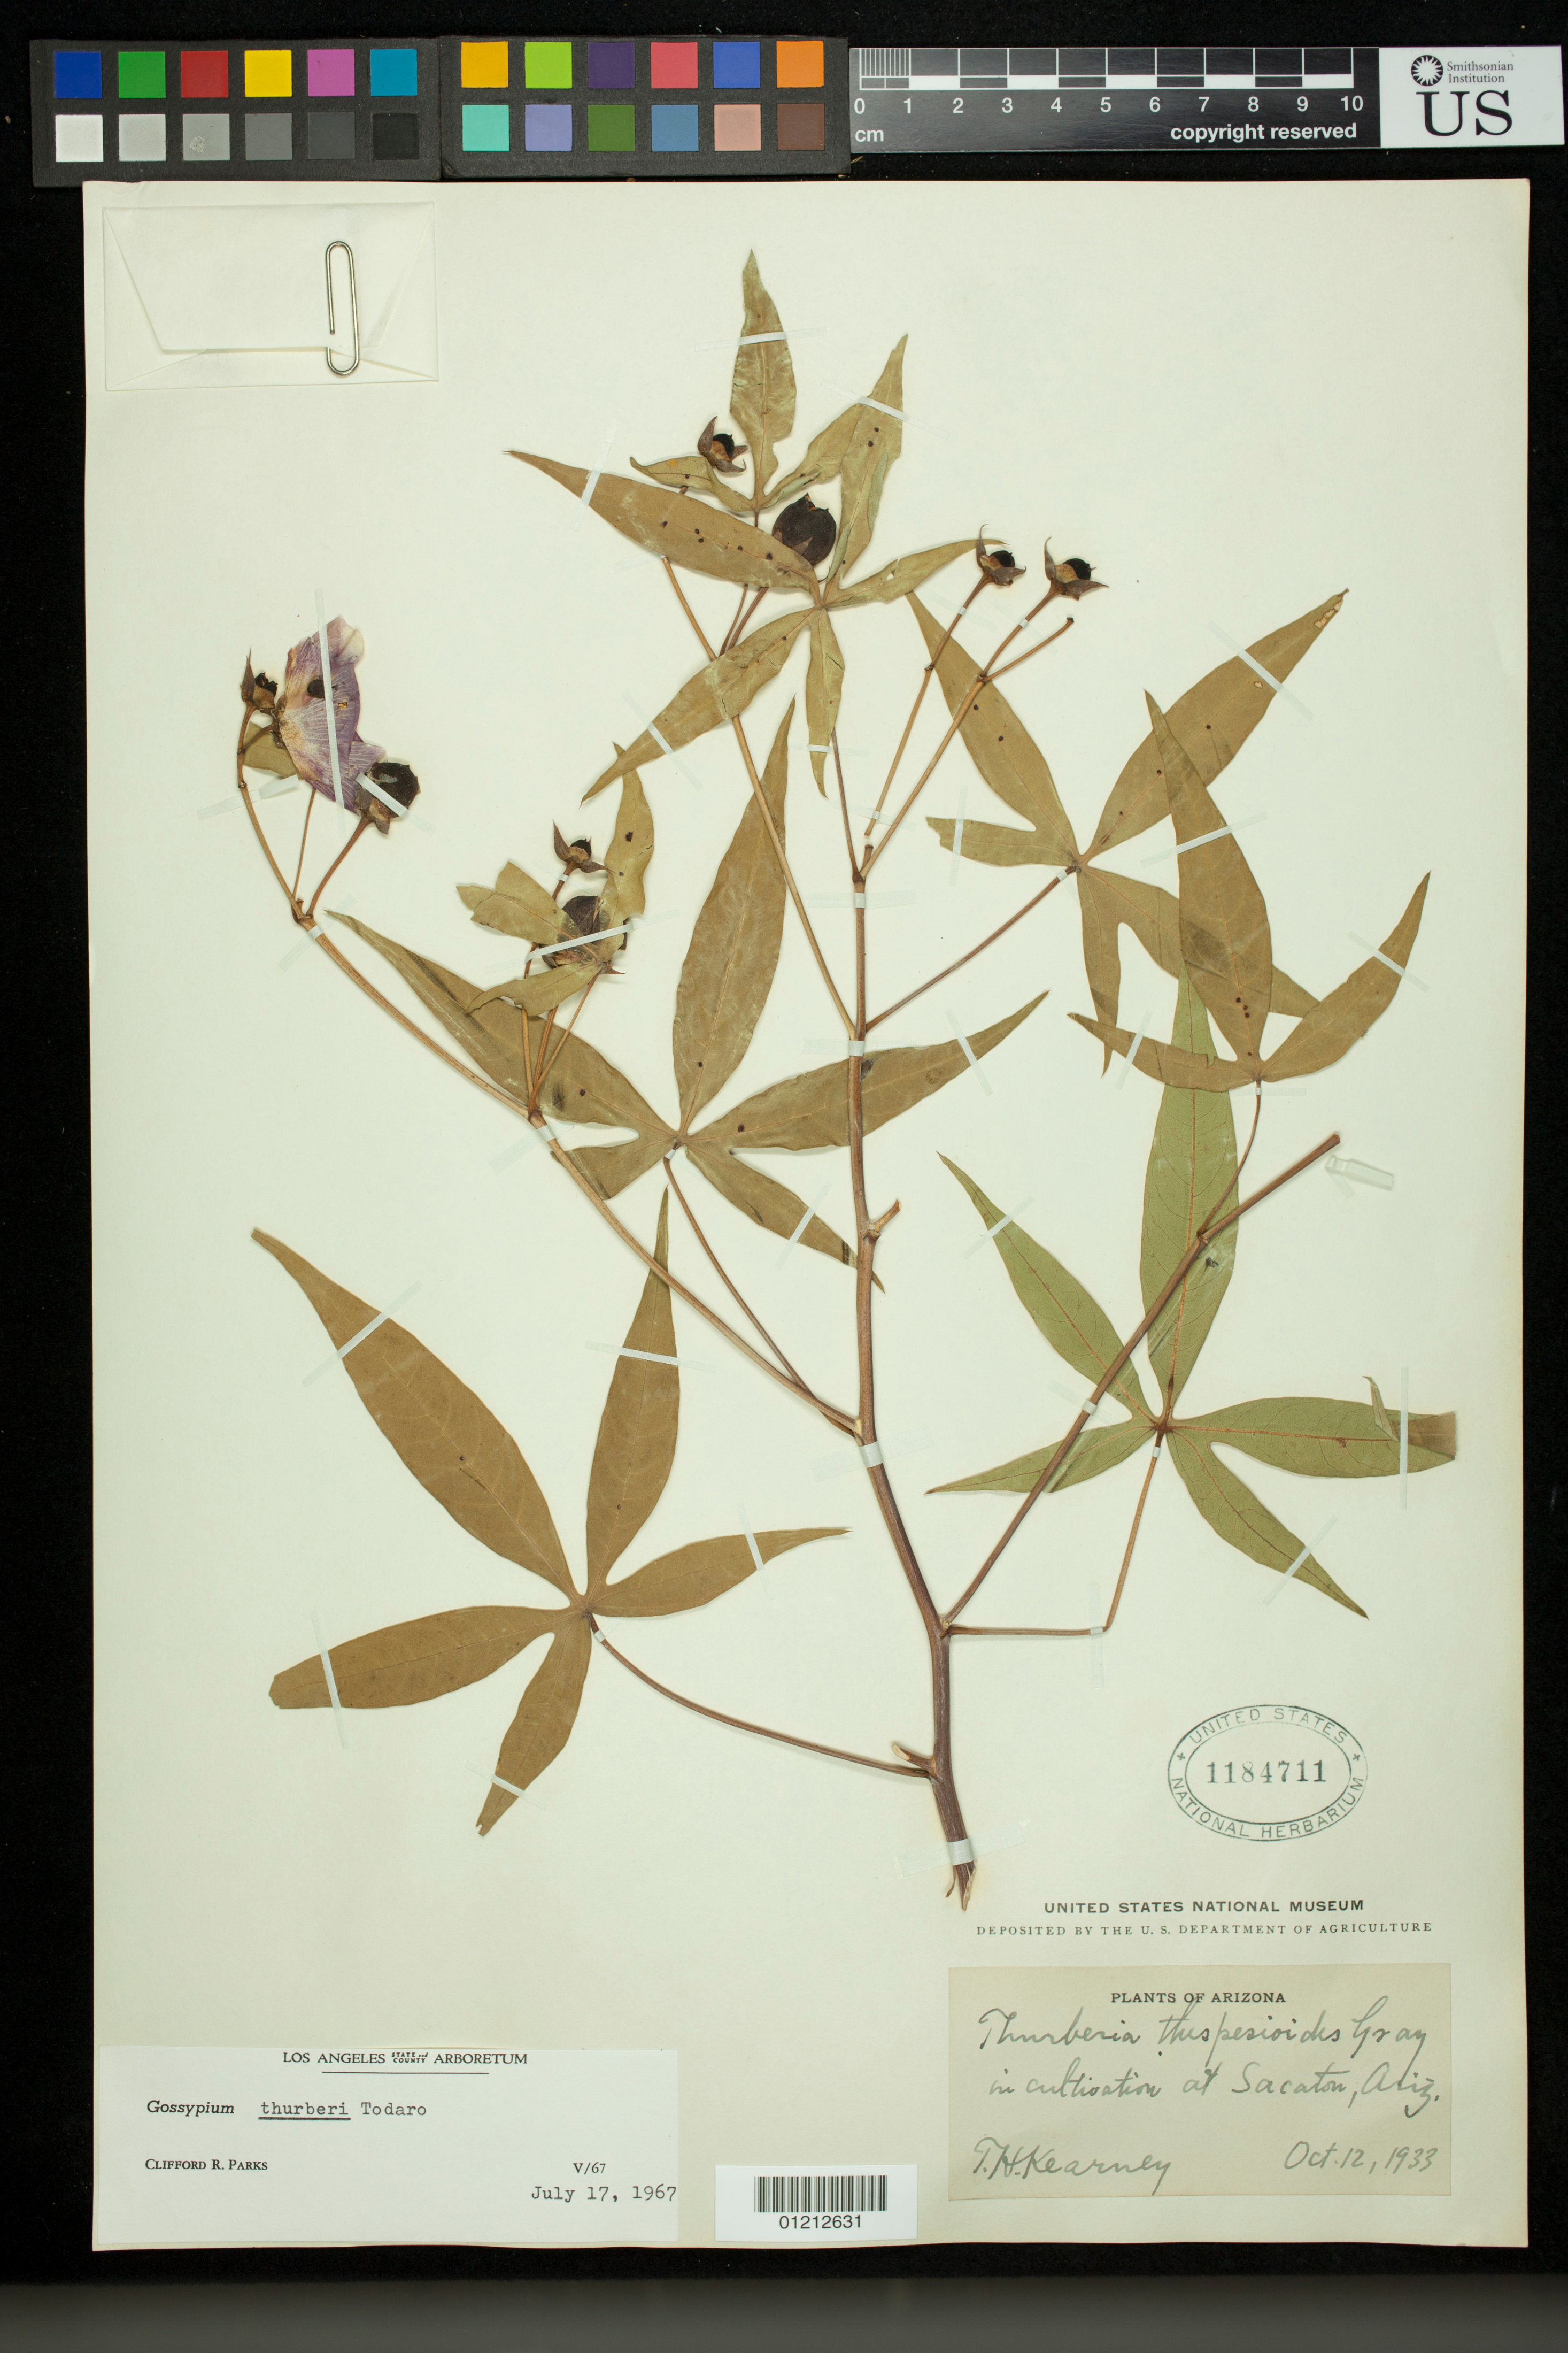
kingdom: Plantae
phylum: Tracheophyta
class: Magnoliopsida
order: Malvales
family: Malvaceae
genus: Gossypium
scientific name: Gossypium thurberi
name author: Tod.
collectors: T. H. Kearney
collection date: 1933-10-12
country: United States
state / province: Arizona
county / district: Pinal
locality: Sacaton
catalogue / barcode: US 1184711